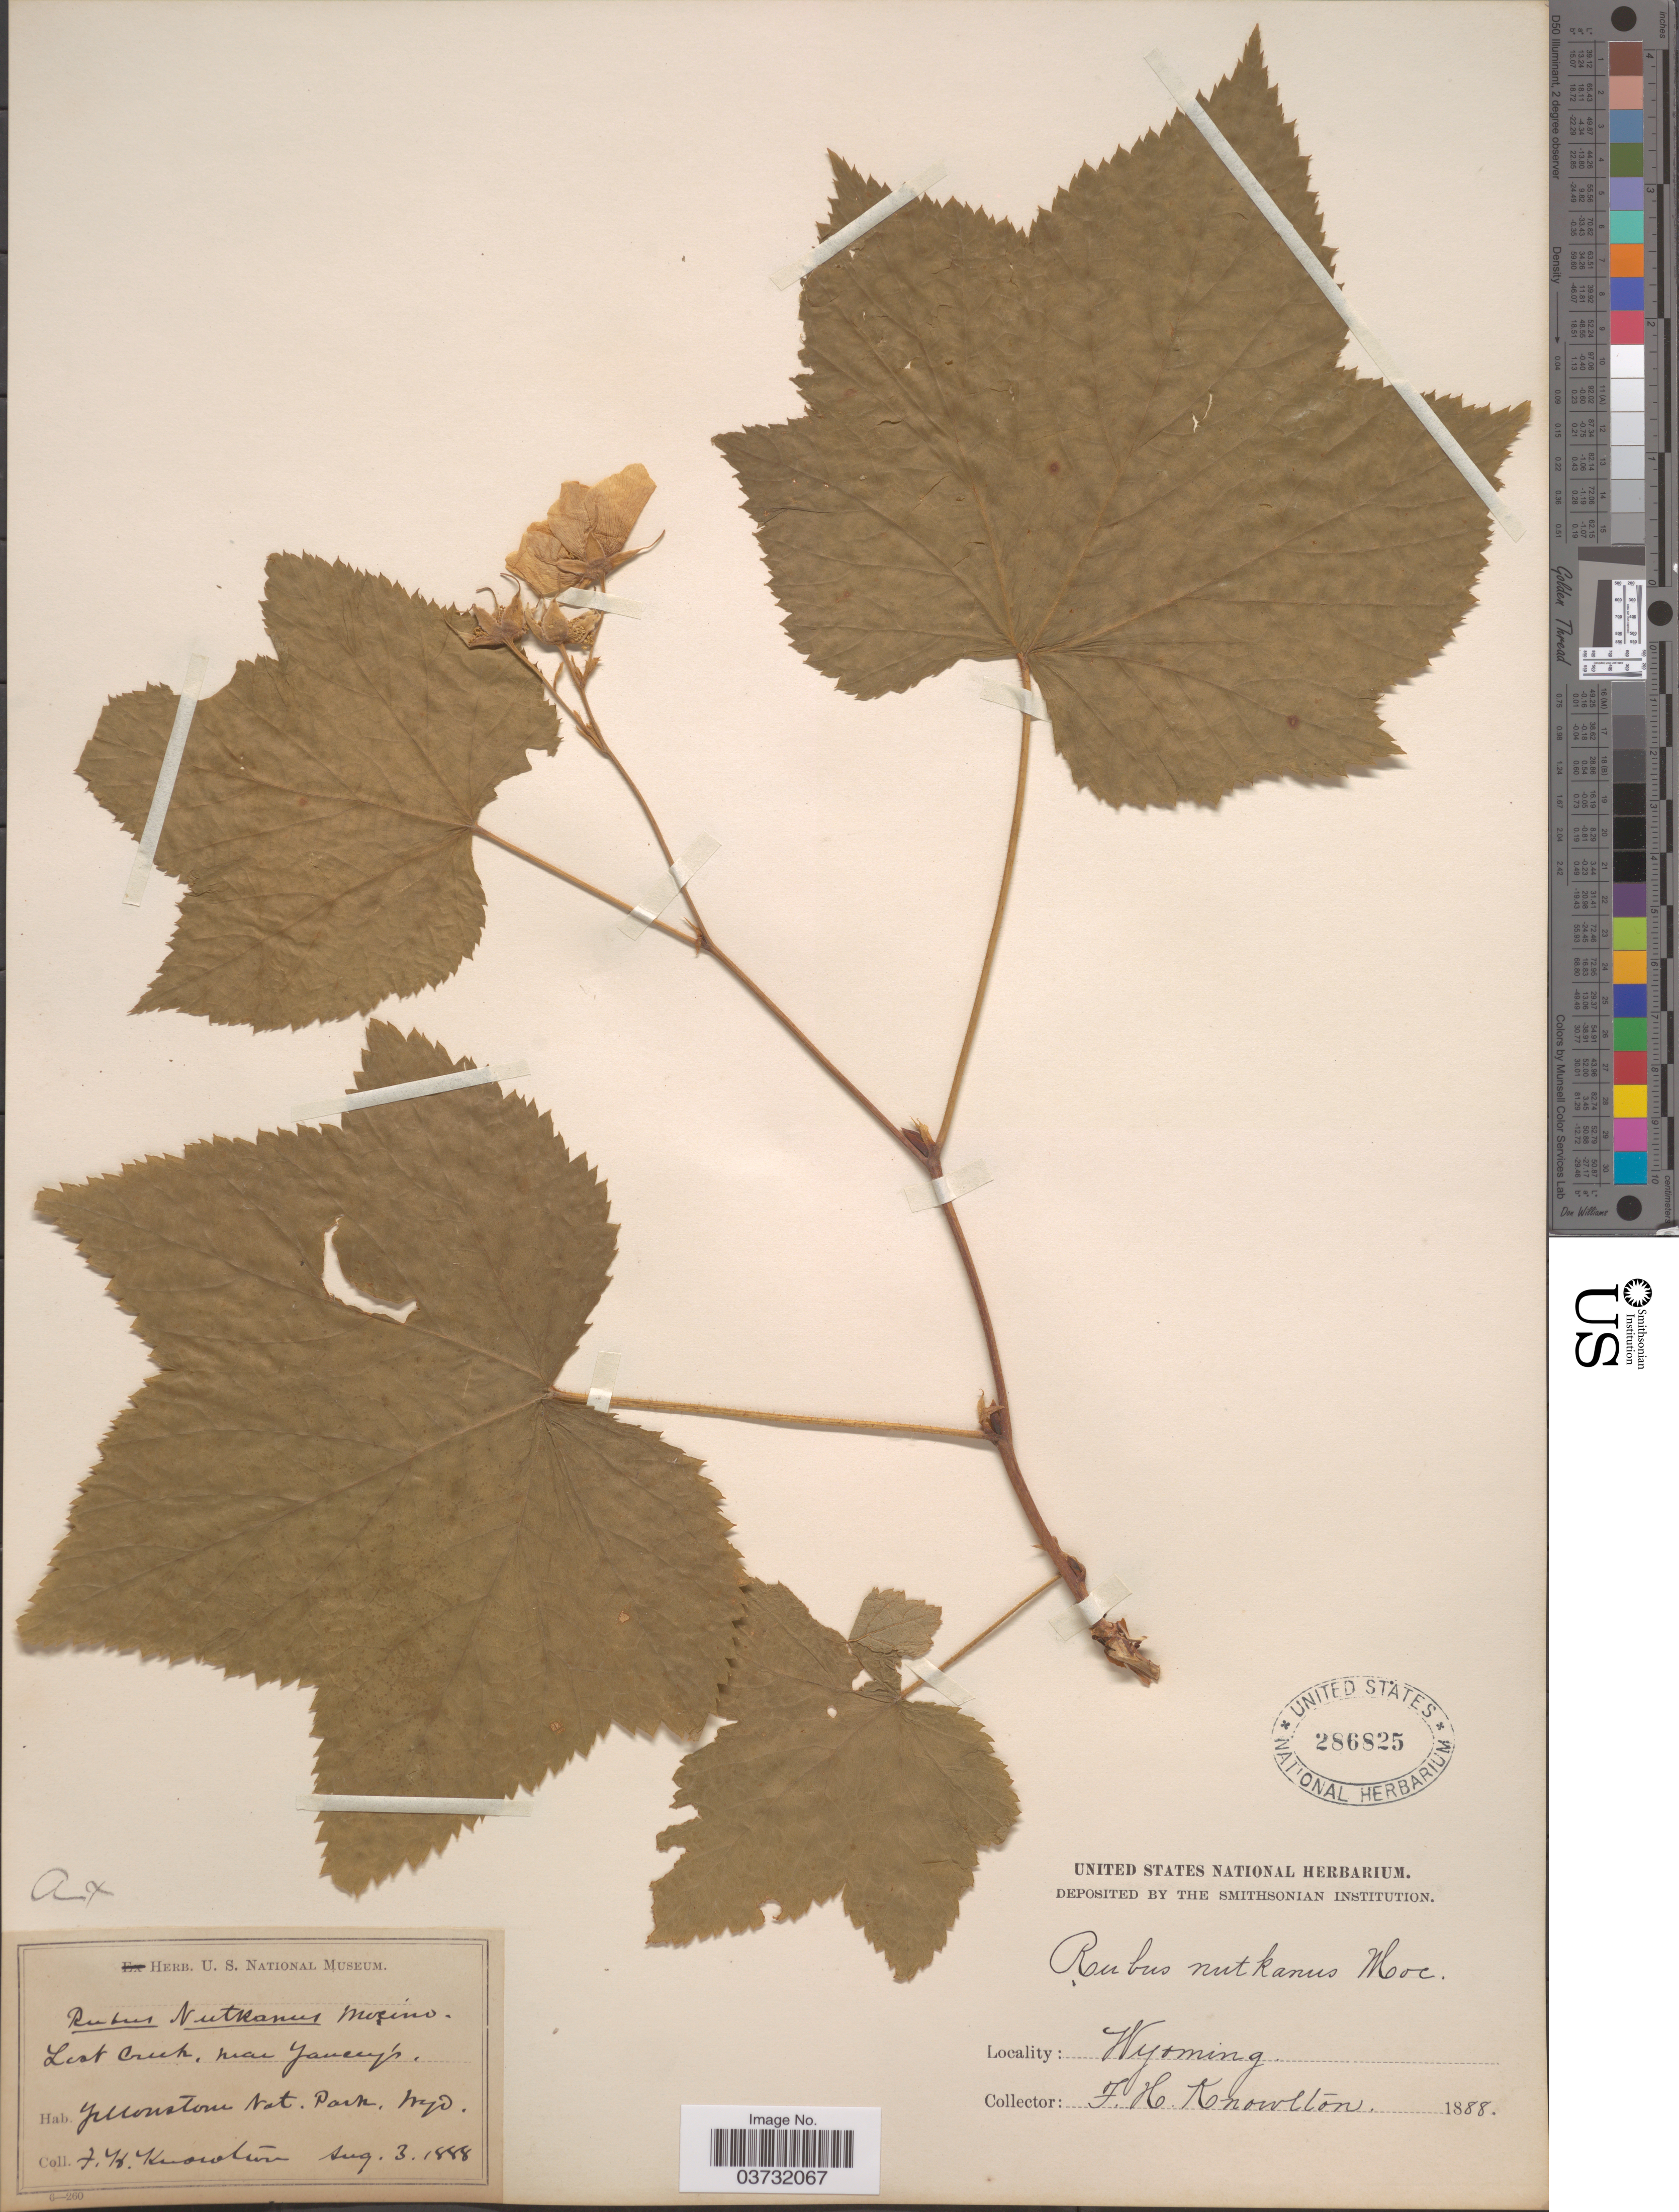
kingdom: Plantae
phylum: Tracheophyta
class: Magnoliopsida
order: Rosales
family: Rosaceae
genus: Rubus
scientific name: Rubus parviflorus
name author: Nutt.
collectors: F. H. Knowlton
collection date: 1888-08-03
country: United States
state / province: Wyoming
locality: Lost Creek, near Yancey's. Yellowstone Nat. Park.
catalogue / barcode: US 286825